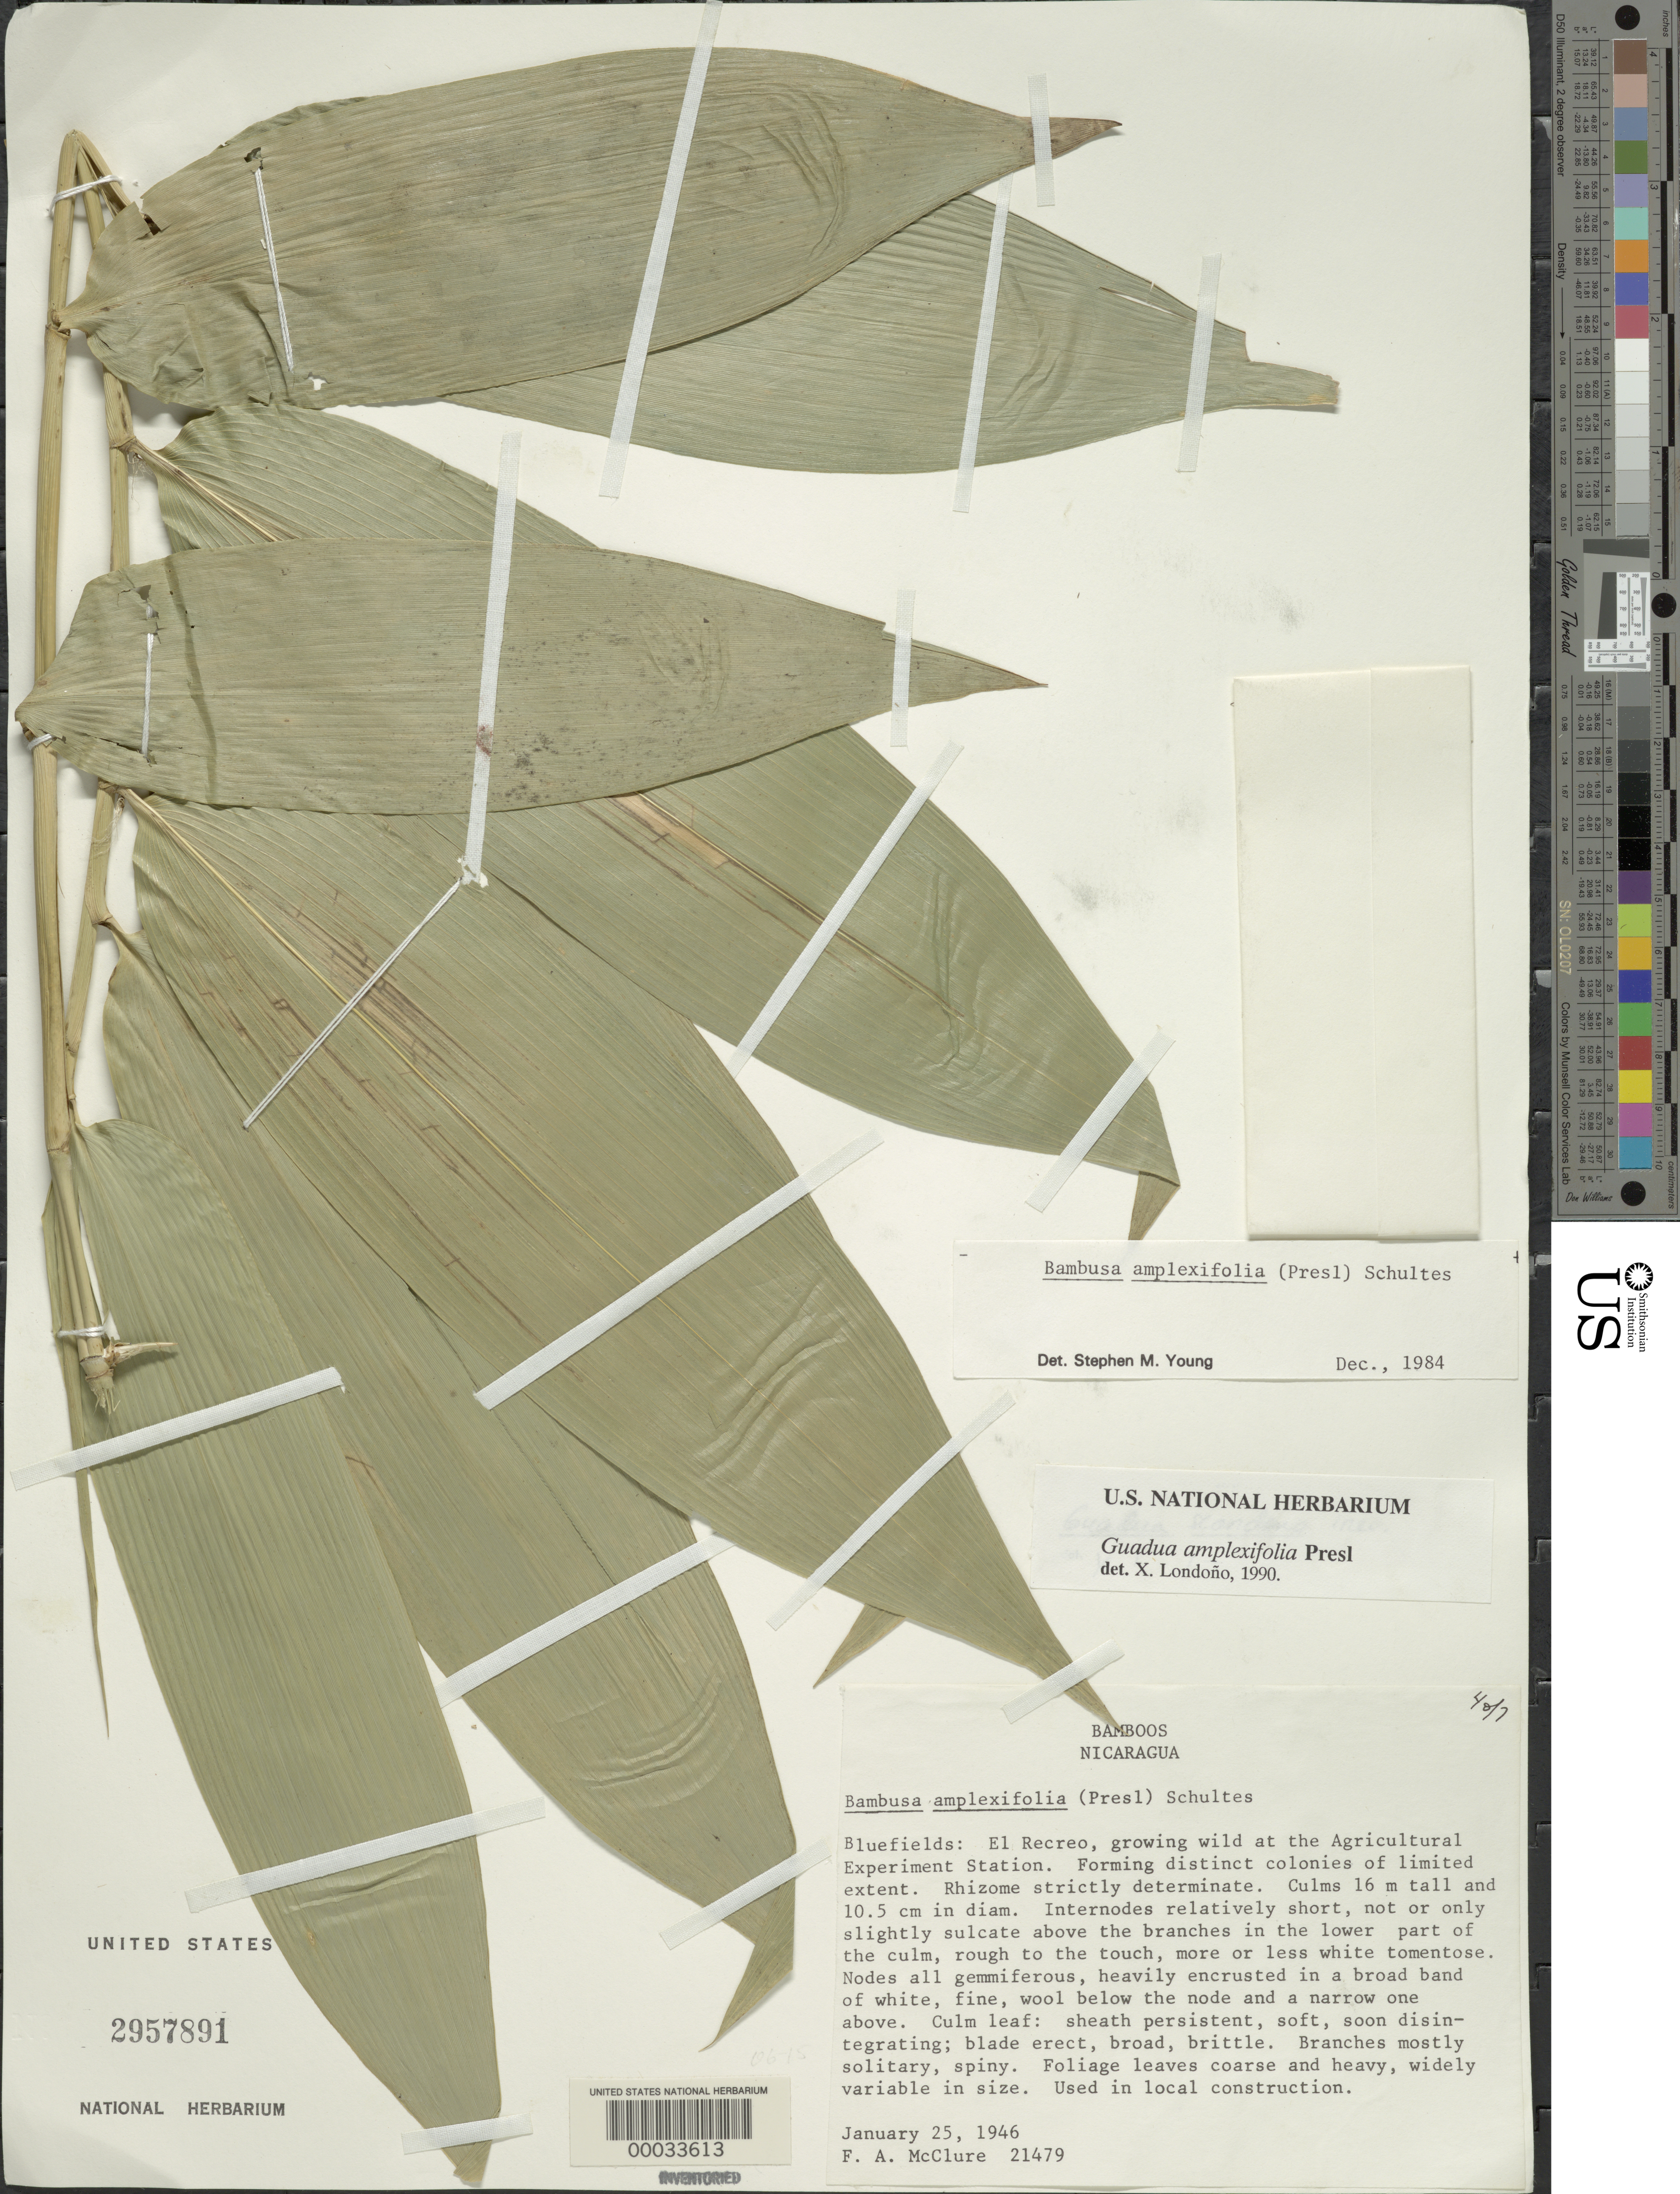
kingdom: Plantae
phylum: Tracheophyta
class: Liliopsida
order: Poales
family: Poaceae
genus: Guadua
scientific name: Guadua scandens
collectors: F. A. McClure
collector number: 21479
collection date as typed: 25 Jan 1946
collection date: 1946-01-25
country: Nicaragua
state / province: Atlántico Sur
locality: Bluefields; el recreo at agr. expt. sta.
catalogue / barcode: US 2957891